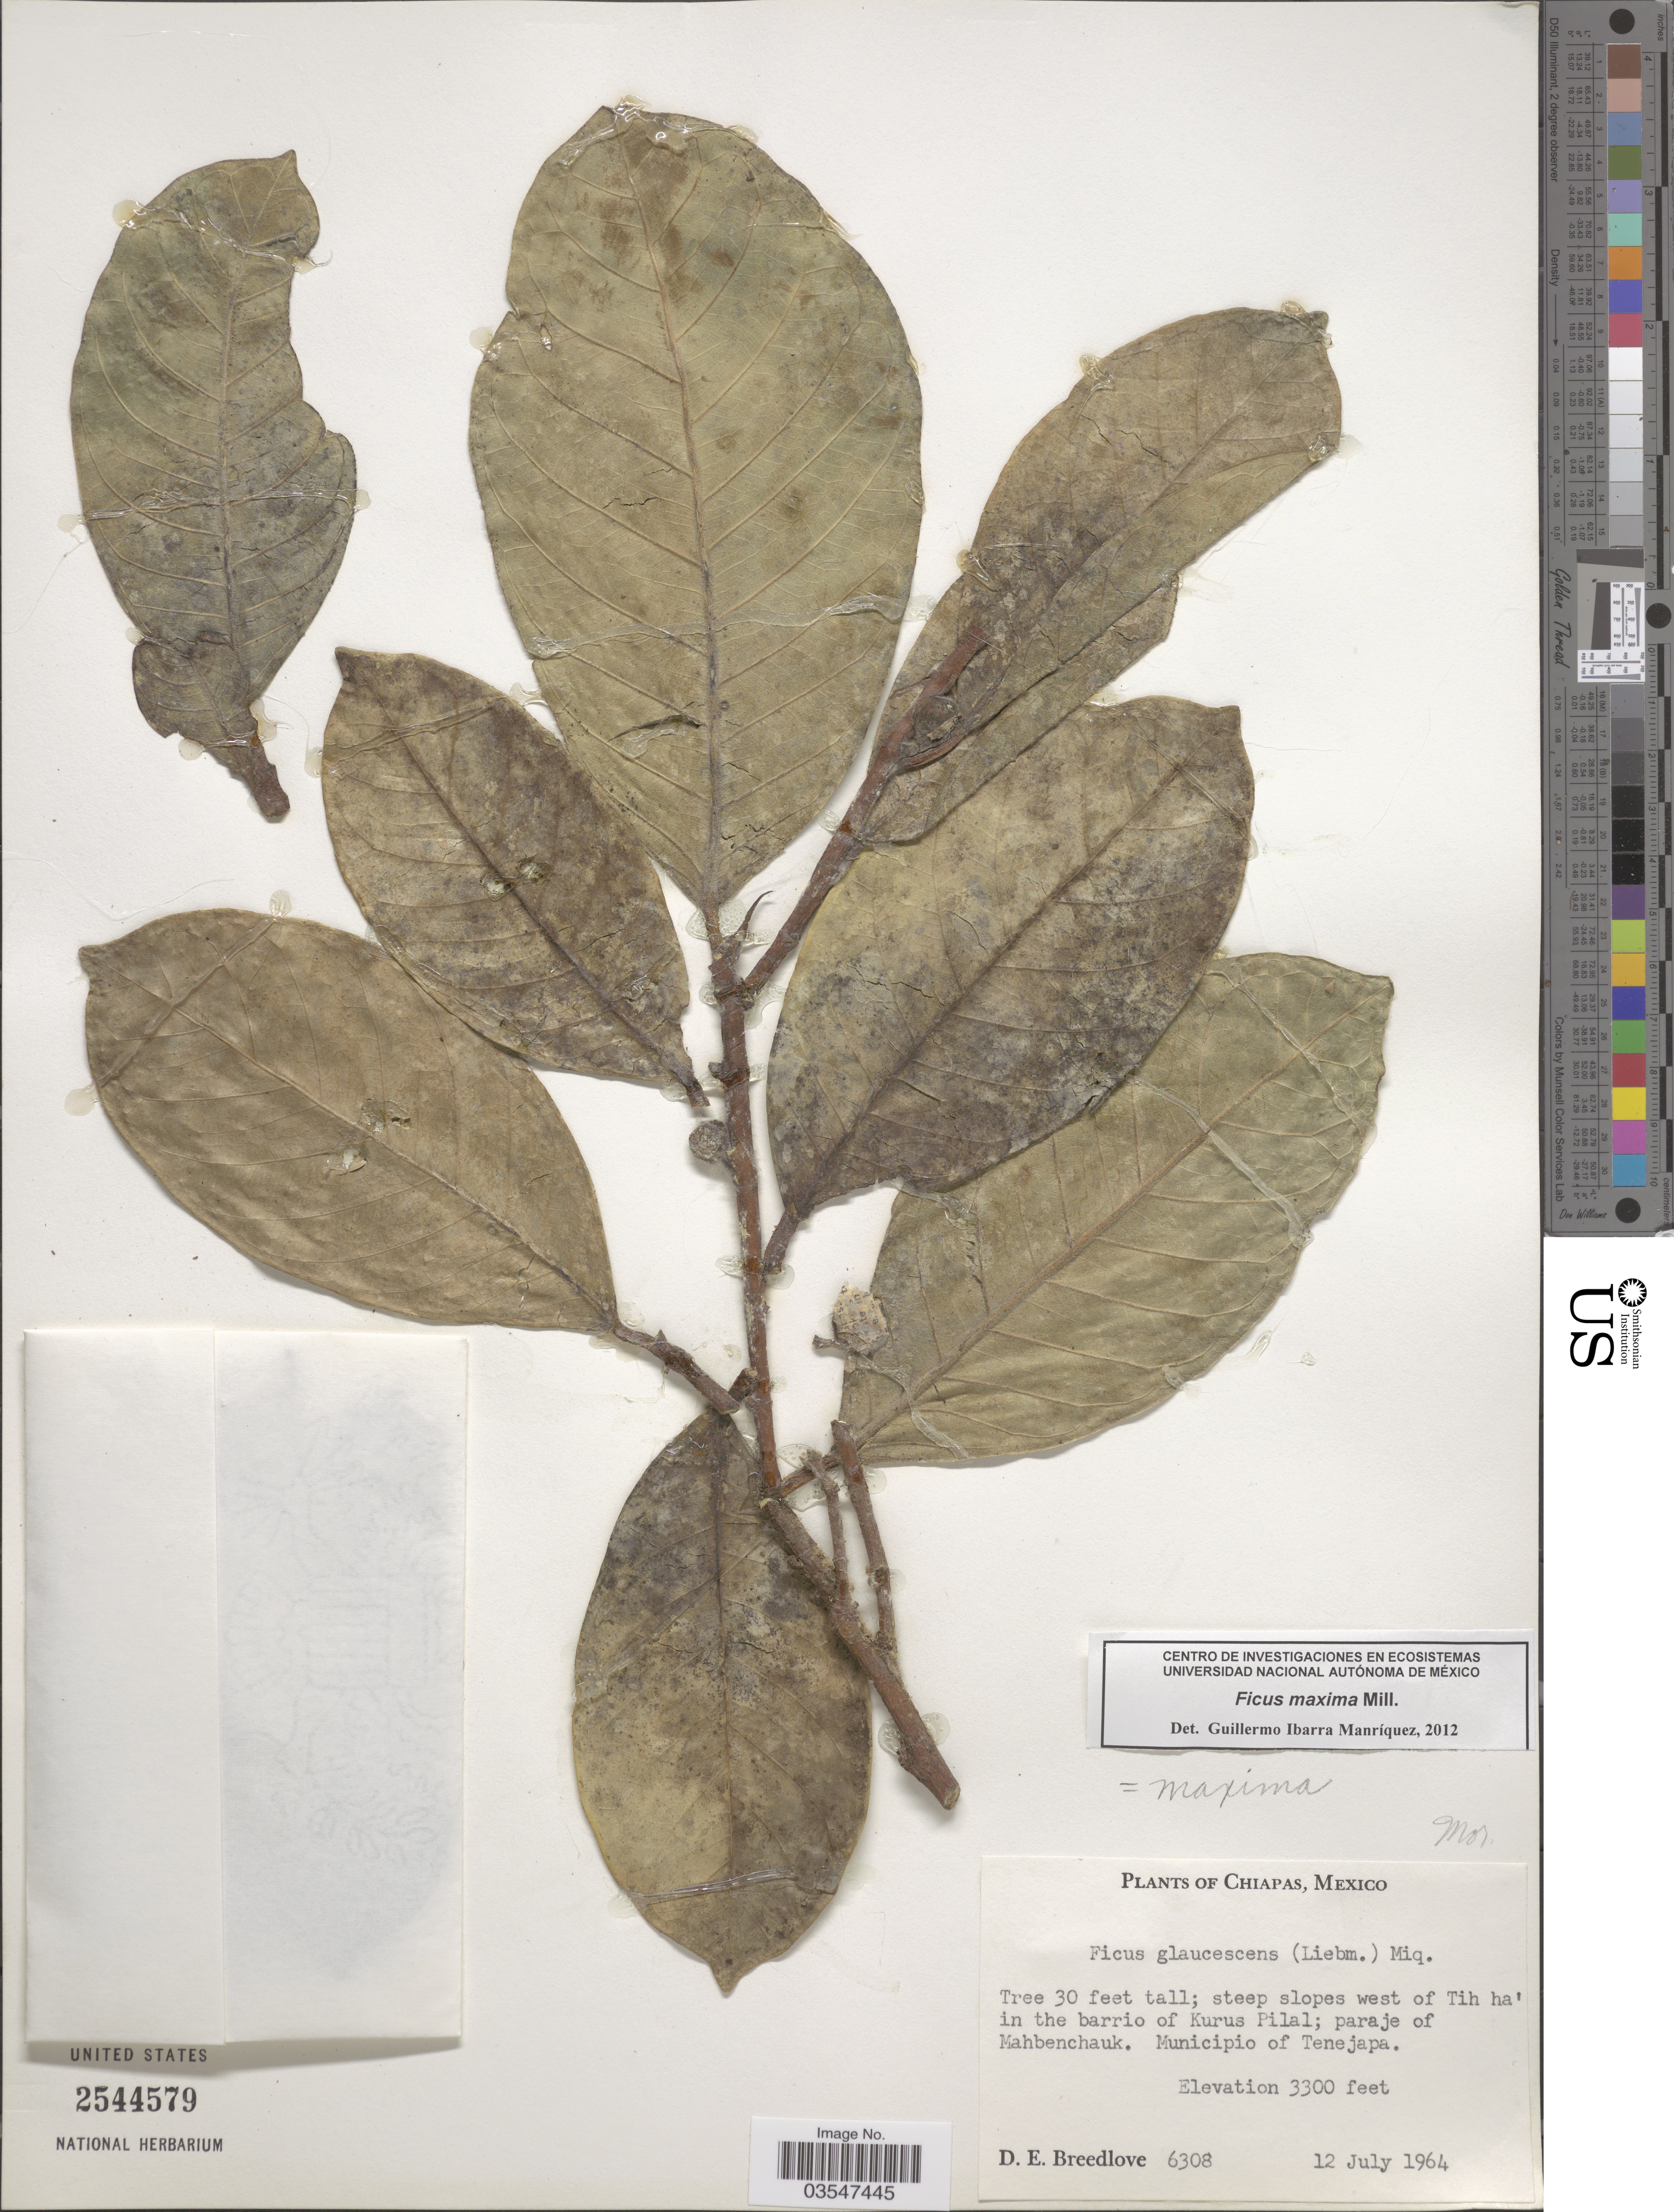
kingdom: Plantae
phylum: Tracheophyta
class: Magnoliopsida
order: Rosales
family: Moraceae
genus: Ficus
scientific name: Ficus maxima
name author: Mill.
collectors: D. E. Breedlove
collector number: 6308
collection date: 1964-07-12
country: Mexico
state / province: Chiapas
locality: Steep slopes west of Tih ha' in the barrio of Kurus Pilal; paraje of Mahbenchauk. Municipio of Tenejapa.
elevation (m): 1006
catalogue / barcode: US 2544579